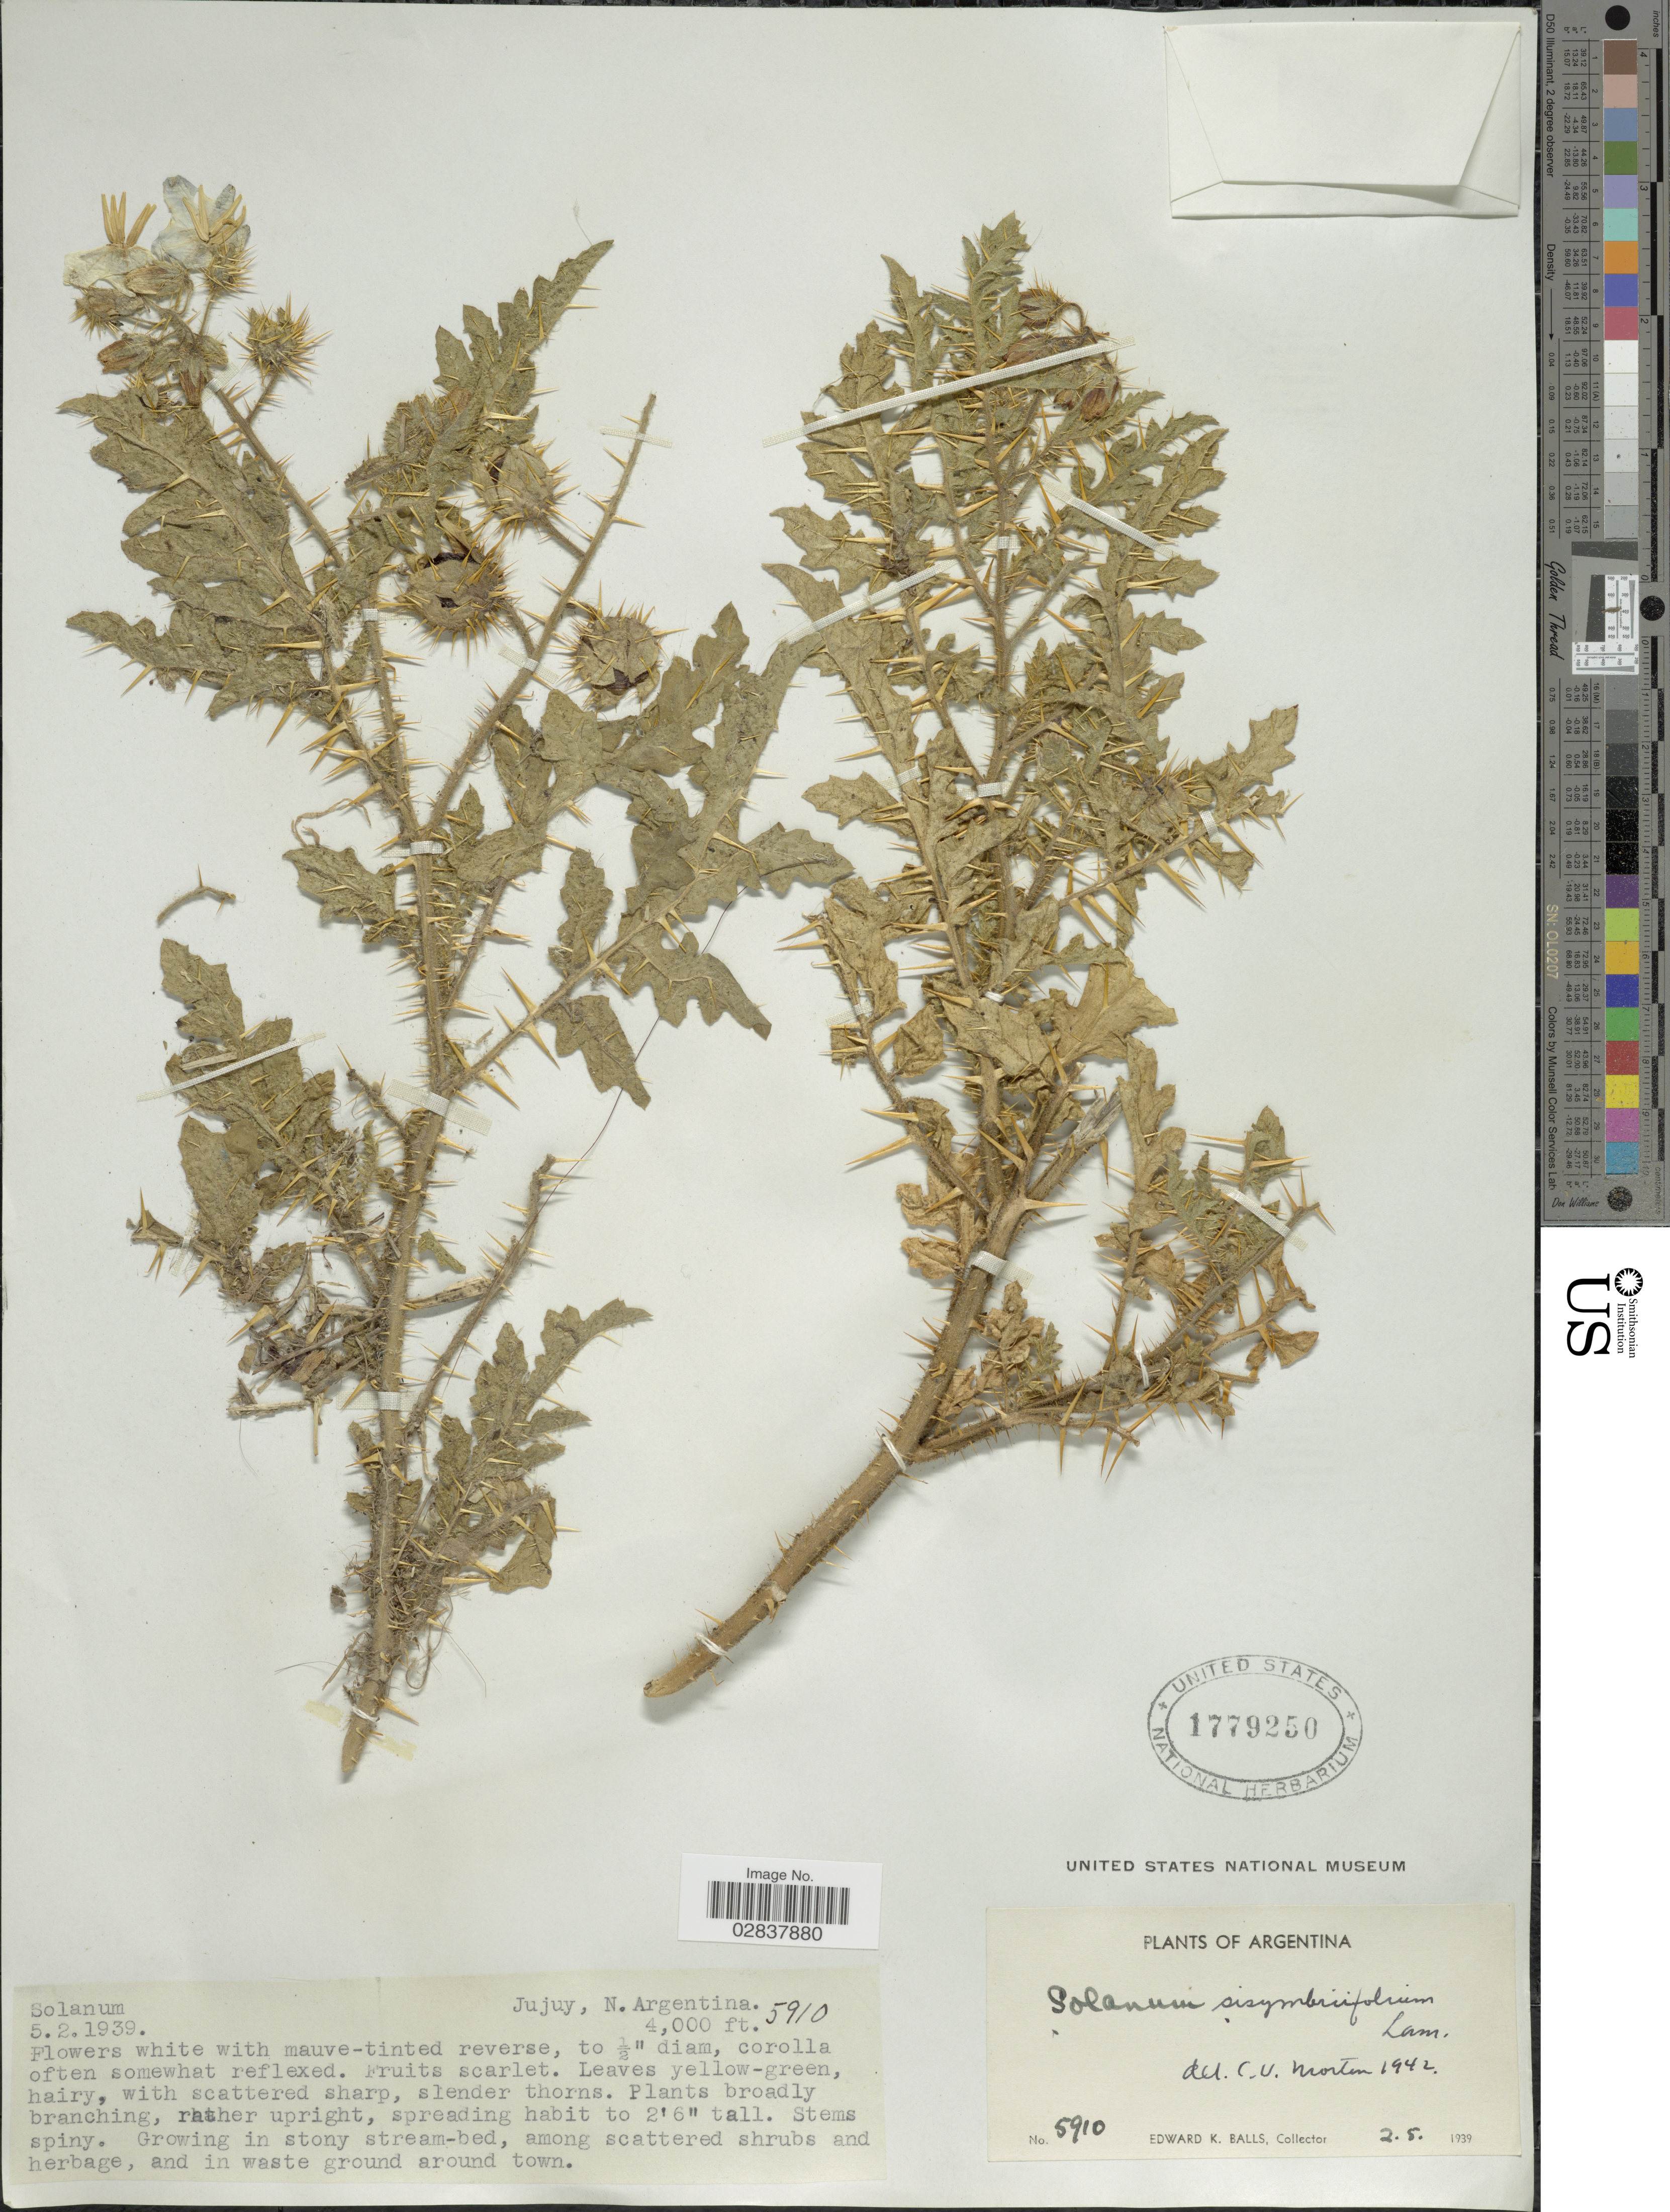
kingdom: Plantae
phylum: Tracheophyta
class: Magnoliopsida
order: Solanales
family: Solanaceae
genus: Solanum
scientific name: Solanum sisymbriifolium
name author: Lam.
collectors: E. K. Balls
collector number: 5910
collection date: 1939-05-02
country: Argentina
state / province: Jujuy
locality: N. Argentina.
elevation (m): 1219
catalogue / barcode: US 1779250